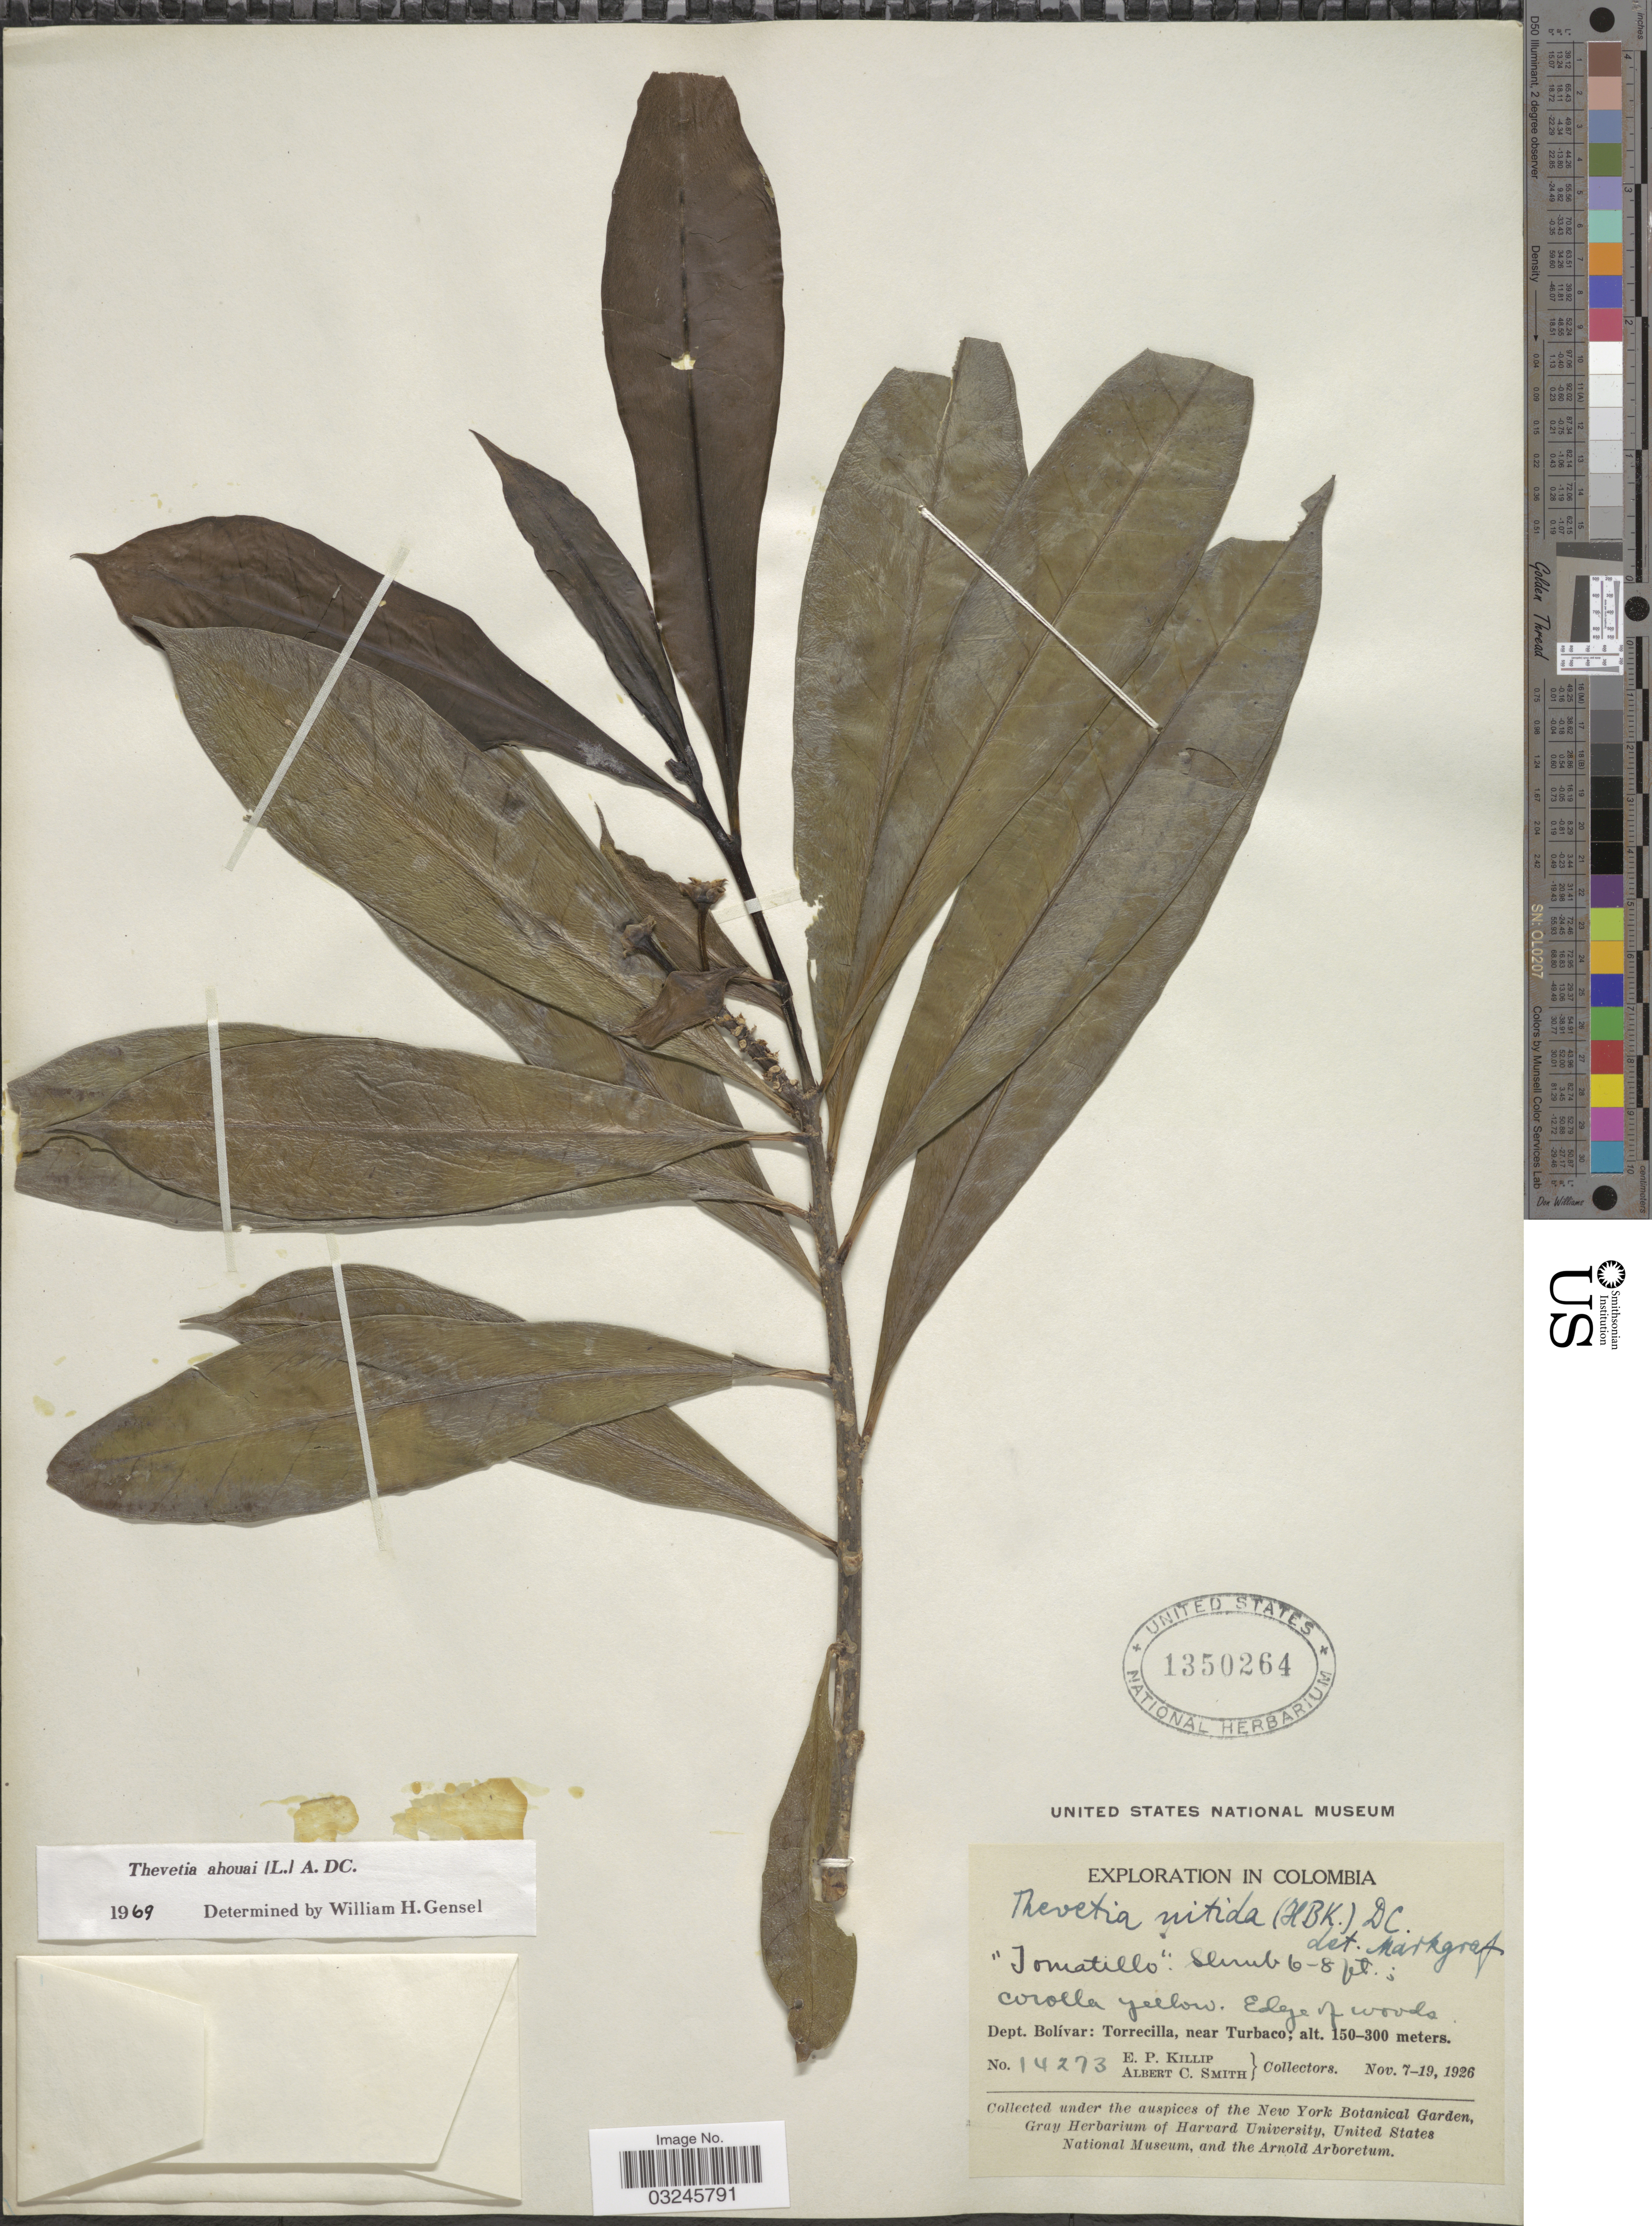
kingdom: Plantae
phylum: Tracheophyta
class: Magnoliopsida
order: Gentianales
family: Apocynaceae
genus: Thevetia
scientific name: Thevetia ahouai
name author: (L.) A. DC.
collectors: E. P. Killip & A. C. Smith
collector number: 14273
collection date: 1926-11-07/1926-11-19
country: Colombia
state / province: Bolívar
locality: Dept. Bolívar: Torrecilla, near Turbaco.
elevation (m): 150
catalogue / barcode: US 1350264